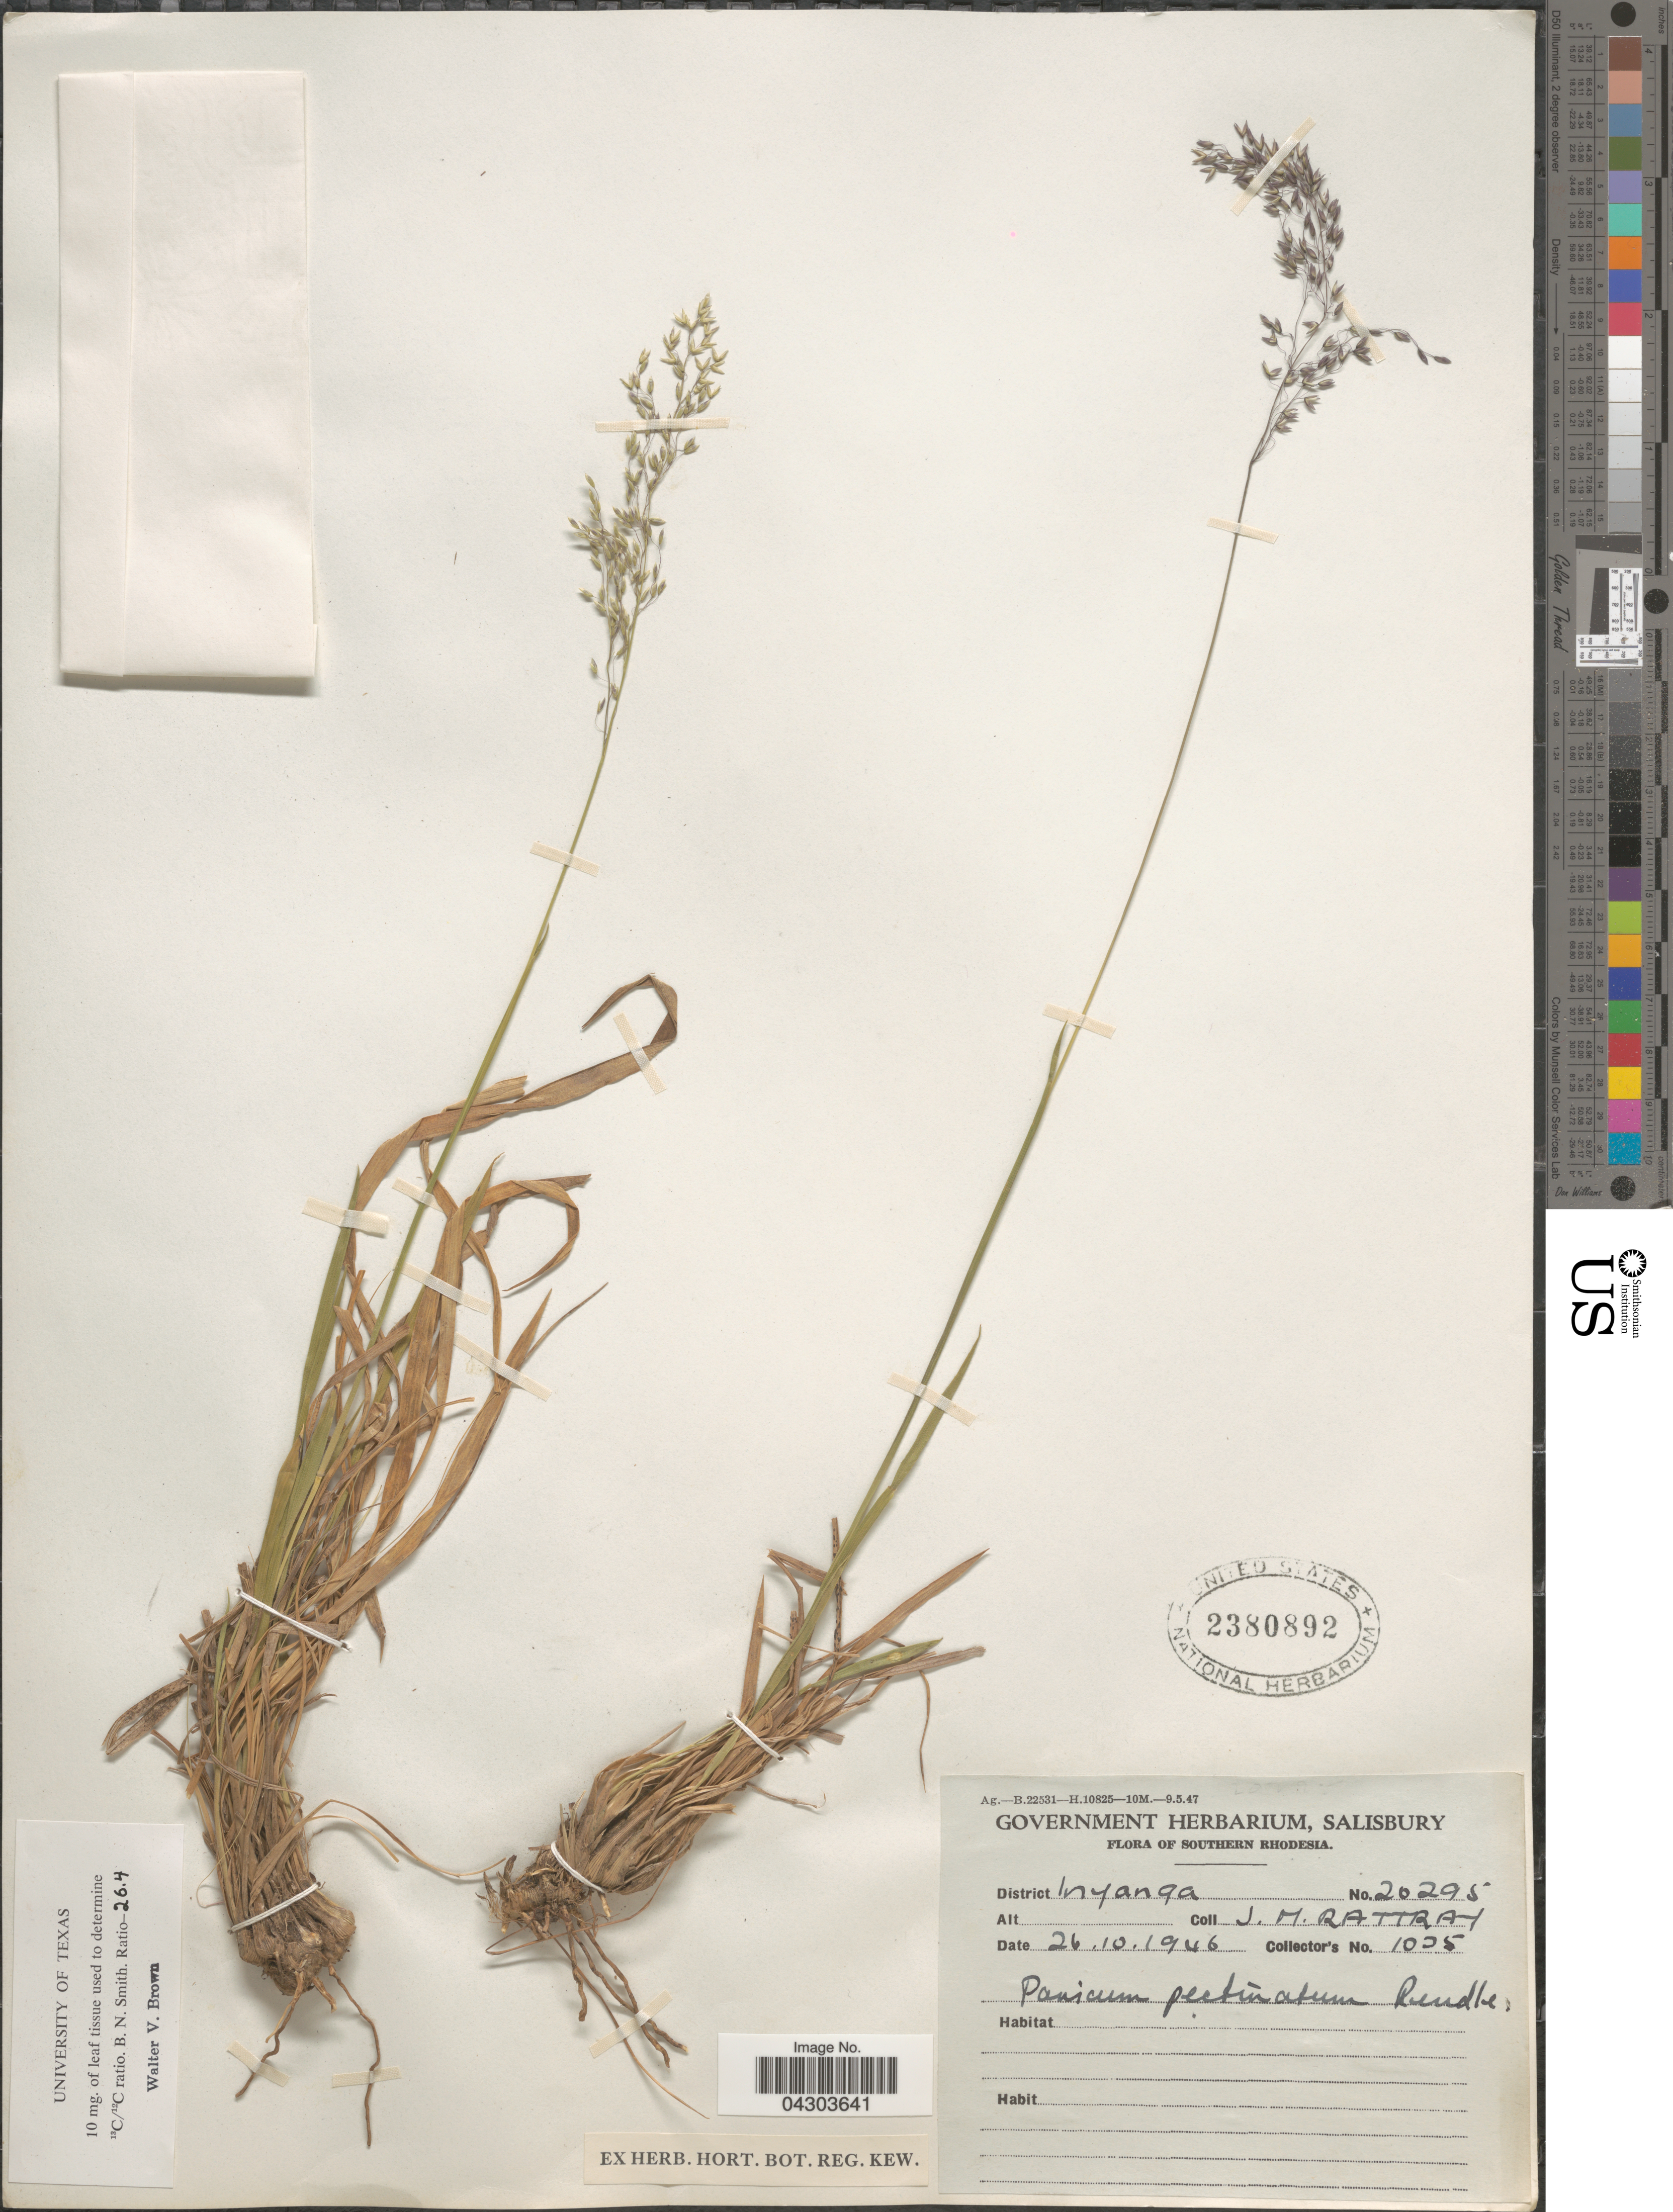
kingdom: Plantae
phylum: Tracheophyta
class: Liliopsida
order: Poales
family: Poaceae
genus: Panicum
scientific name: Panicum ecklonii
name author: Nees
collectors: J. Rattray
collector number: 1035*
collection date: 1946-10-26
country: Zimbabwe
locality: Southern Rhodesia. District Inyanga.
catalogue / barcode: US 2380892